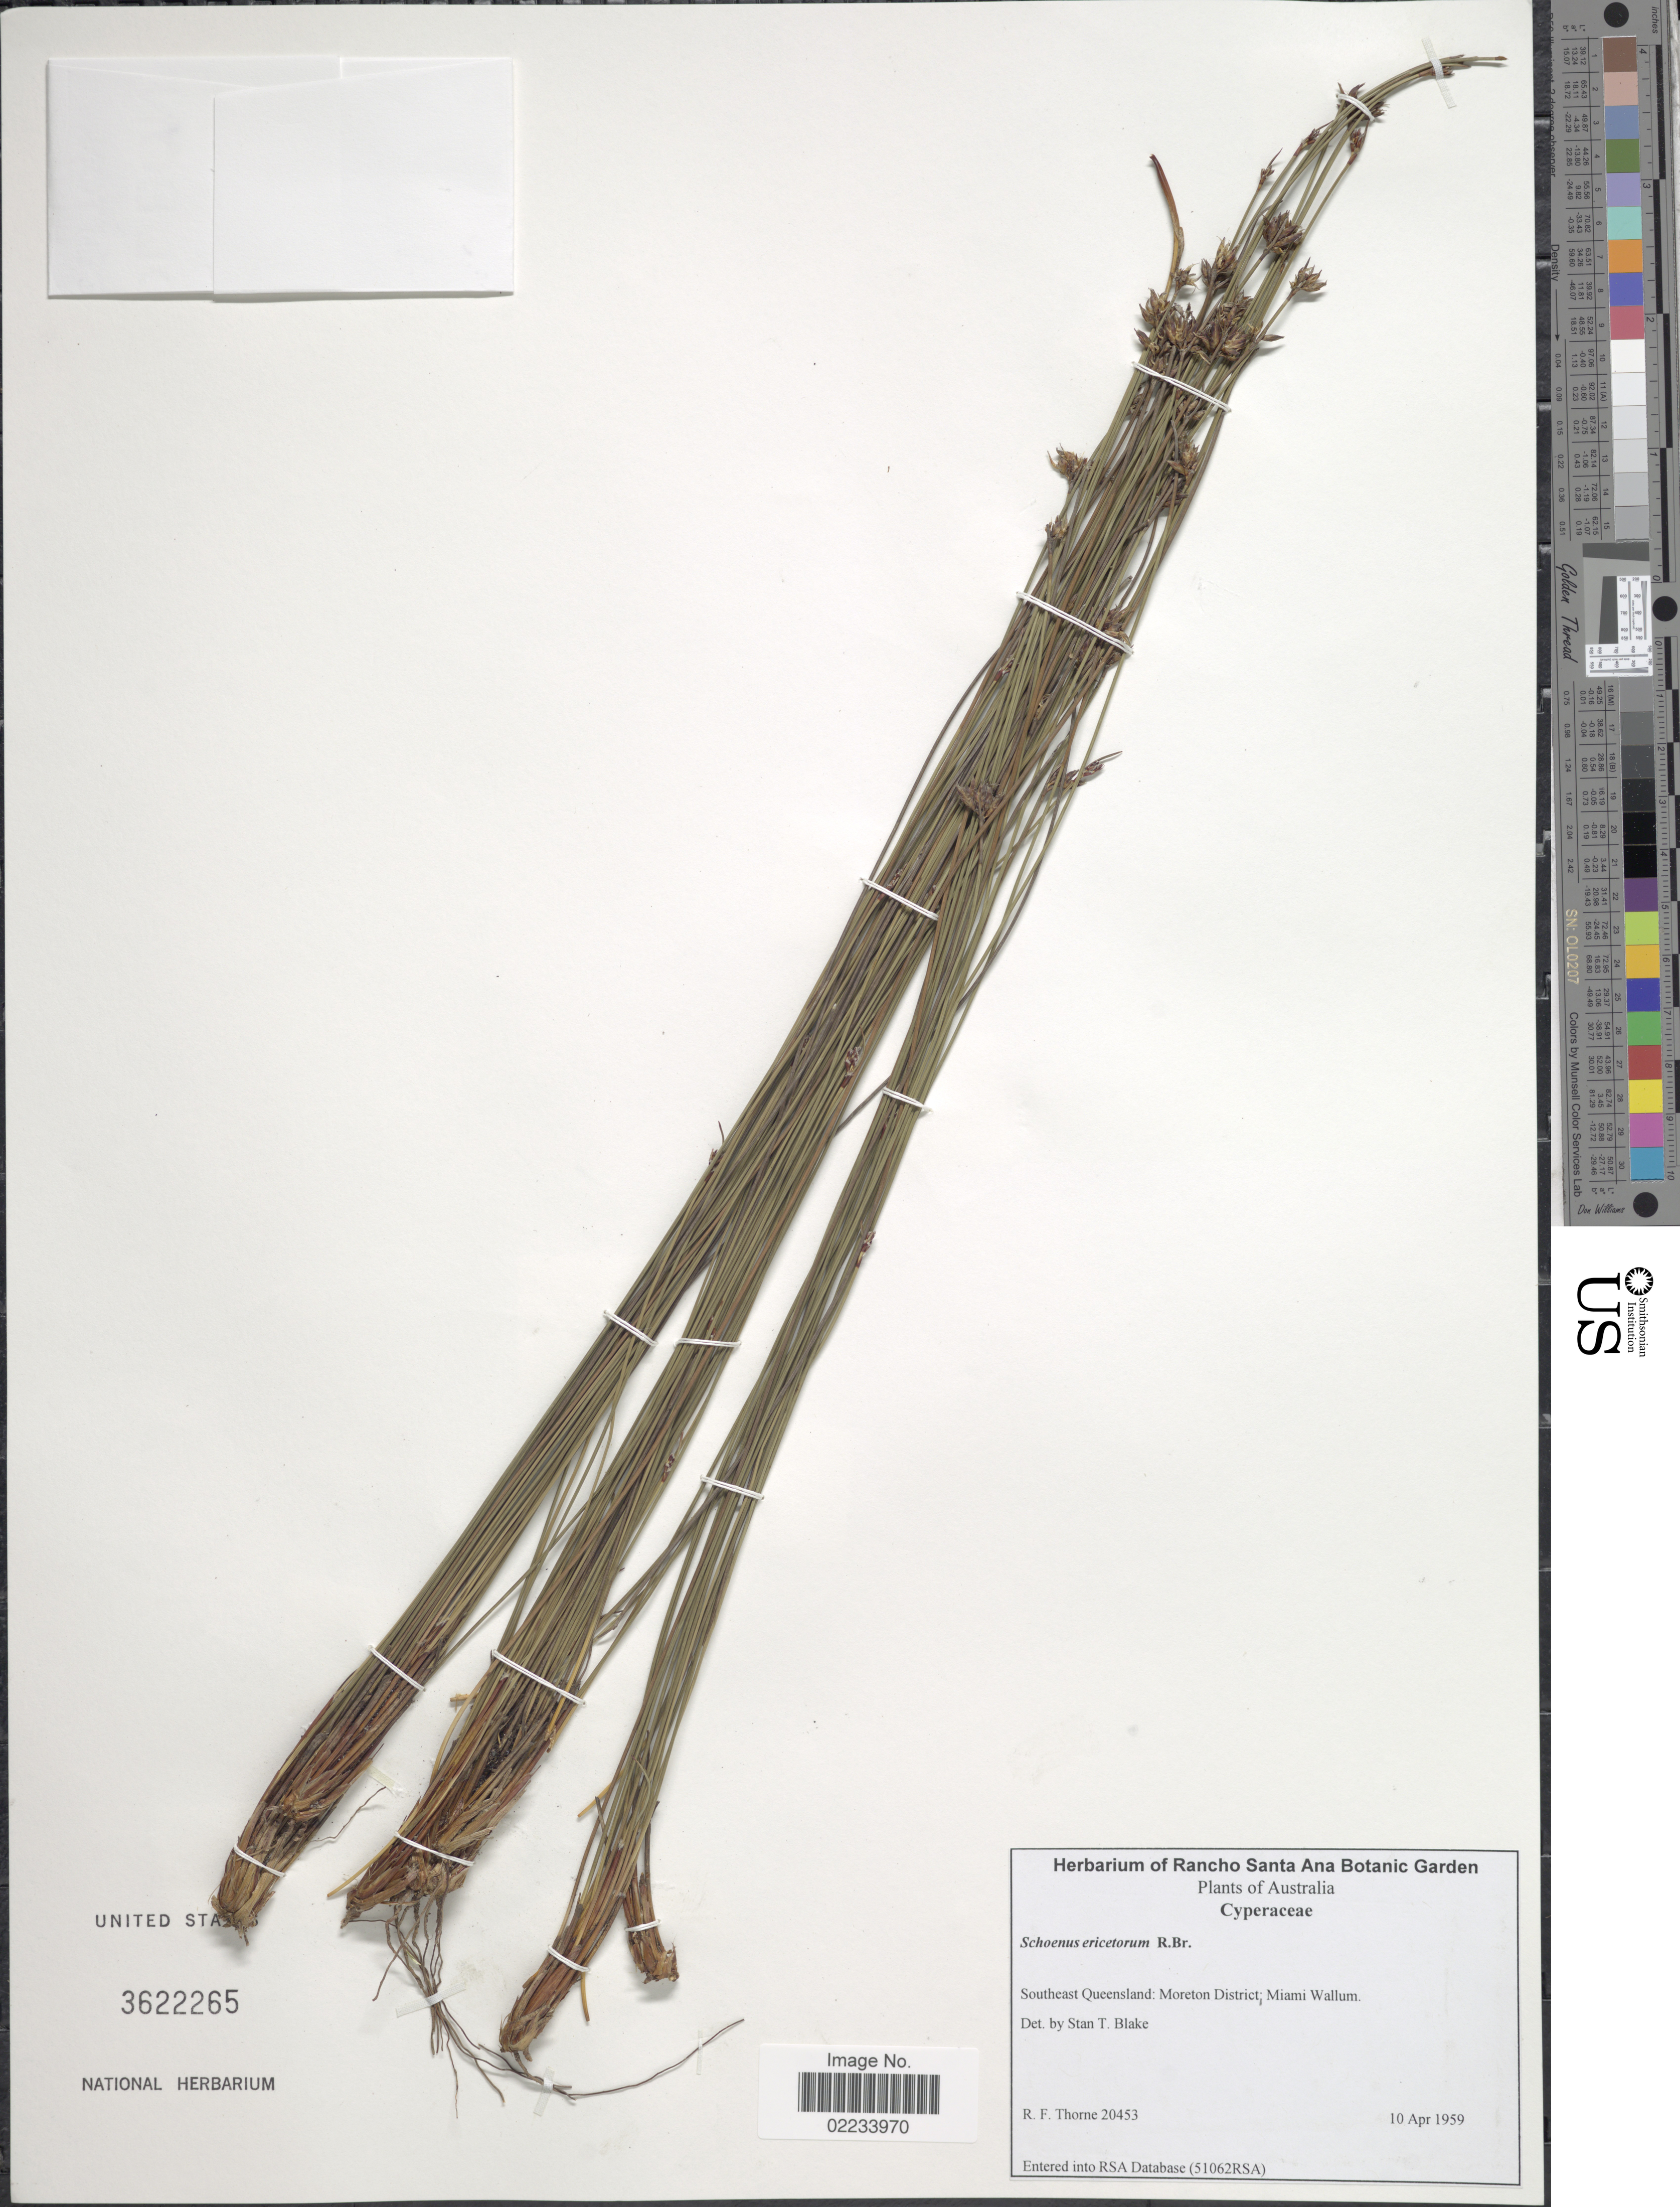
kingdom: Plantae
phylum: Tracheophyta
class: Liliopsida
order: Poales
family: Cyperaceae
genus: Schoenus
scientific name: Schoenus ericetorum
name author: R. Br.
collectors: R. F. Thorne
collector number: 20453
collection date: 1959-04-10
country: Australia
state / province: Queensland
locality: South Queensland: Moreton District, Miami Wallum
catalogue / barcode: US 3622265